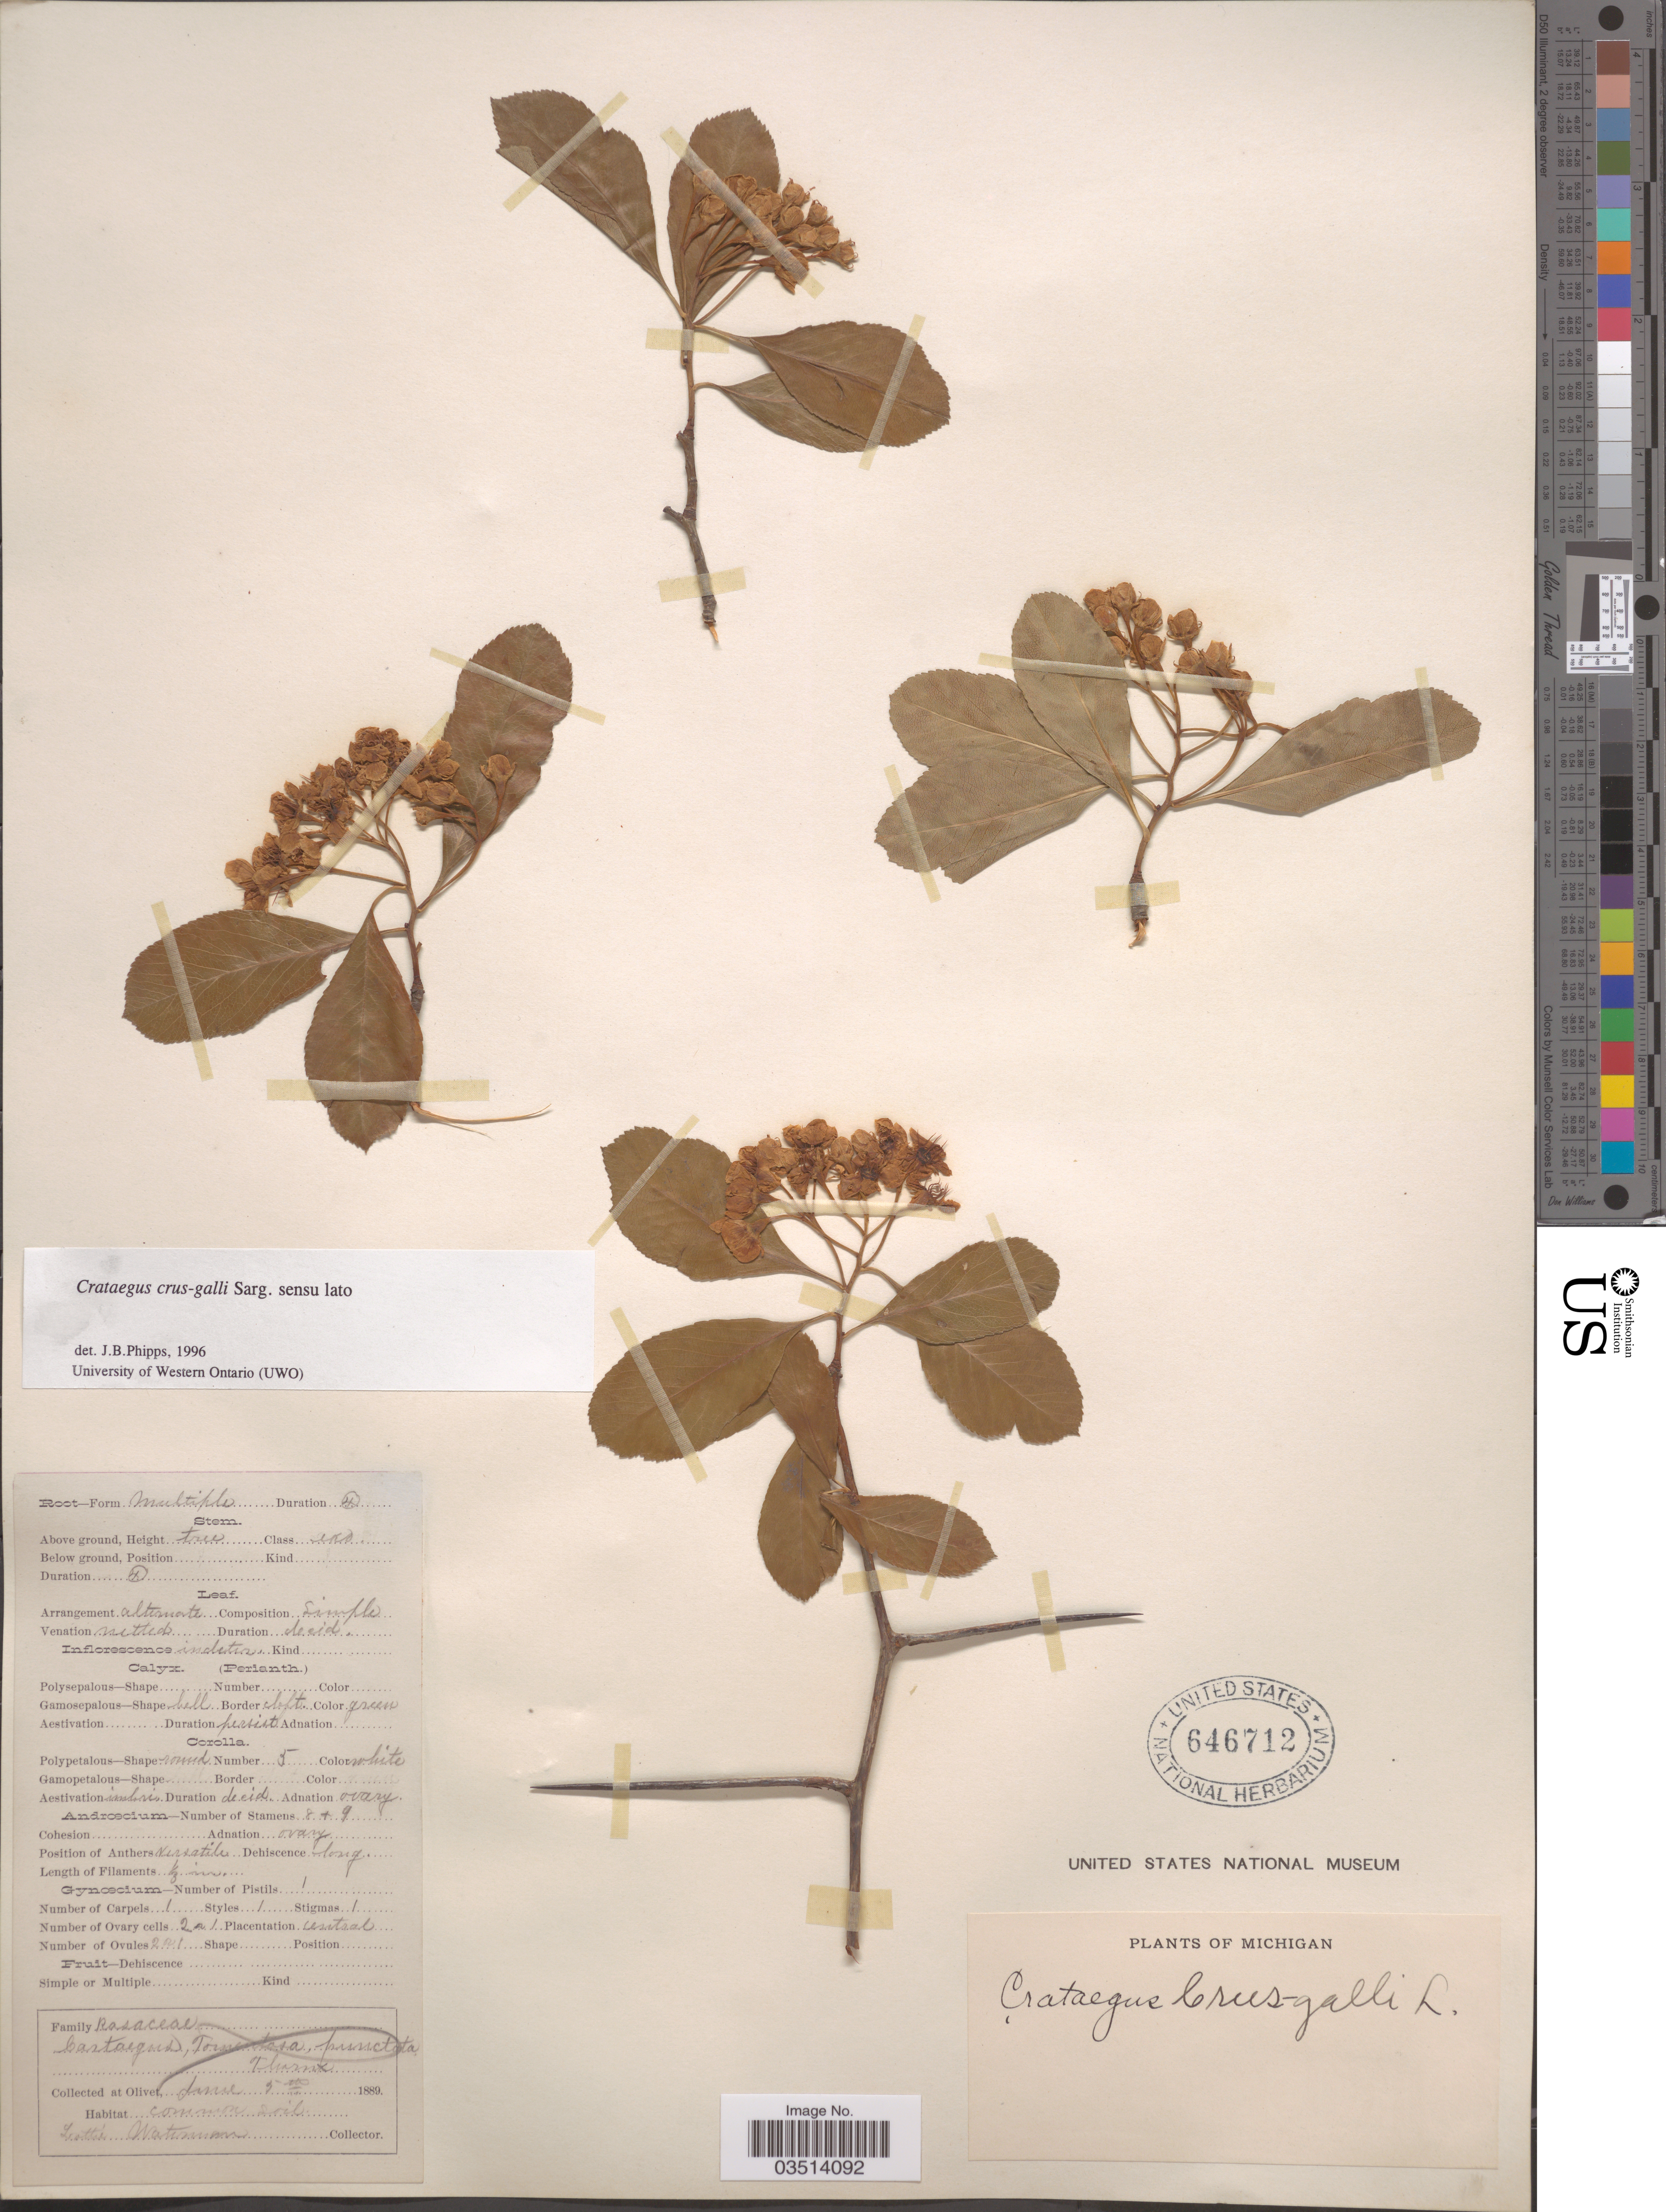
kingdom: Plantae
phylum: Tracheophyta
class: Magnoliopsida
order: Rosales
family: Rosaceae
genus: Crataegus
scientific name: Crataegus crus-galli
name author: L.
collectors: L. Waterman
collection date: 1889-06-05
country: United States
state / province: Michigan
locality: Olivet.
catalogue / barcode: US 646712